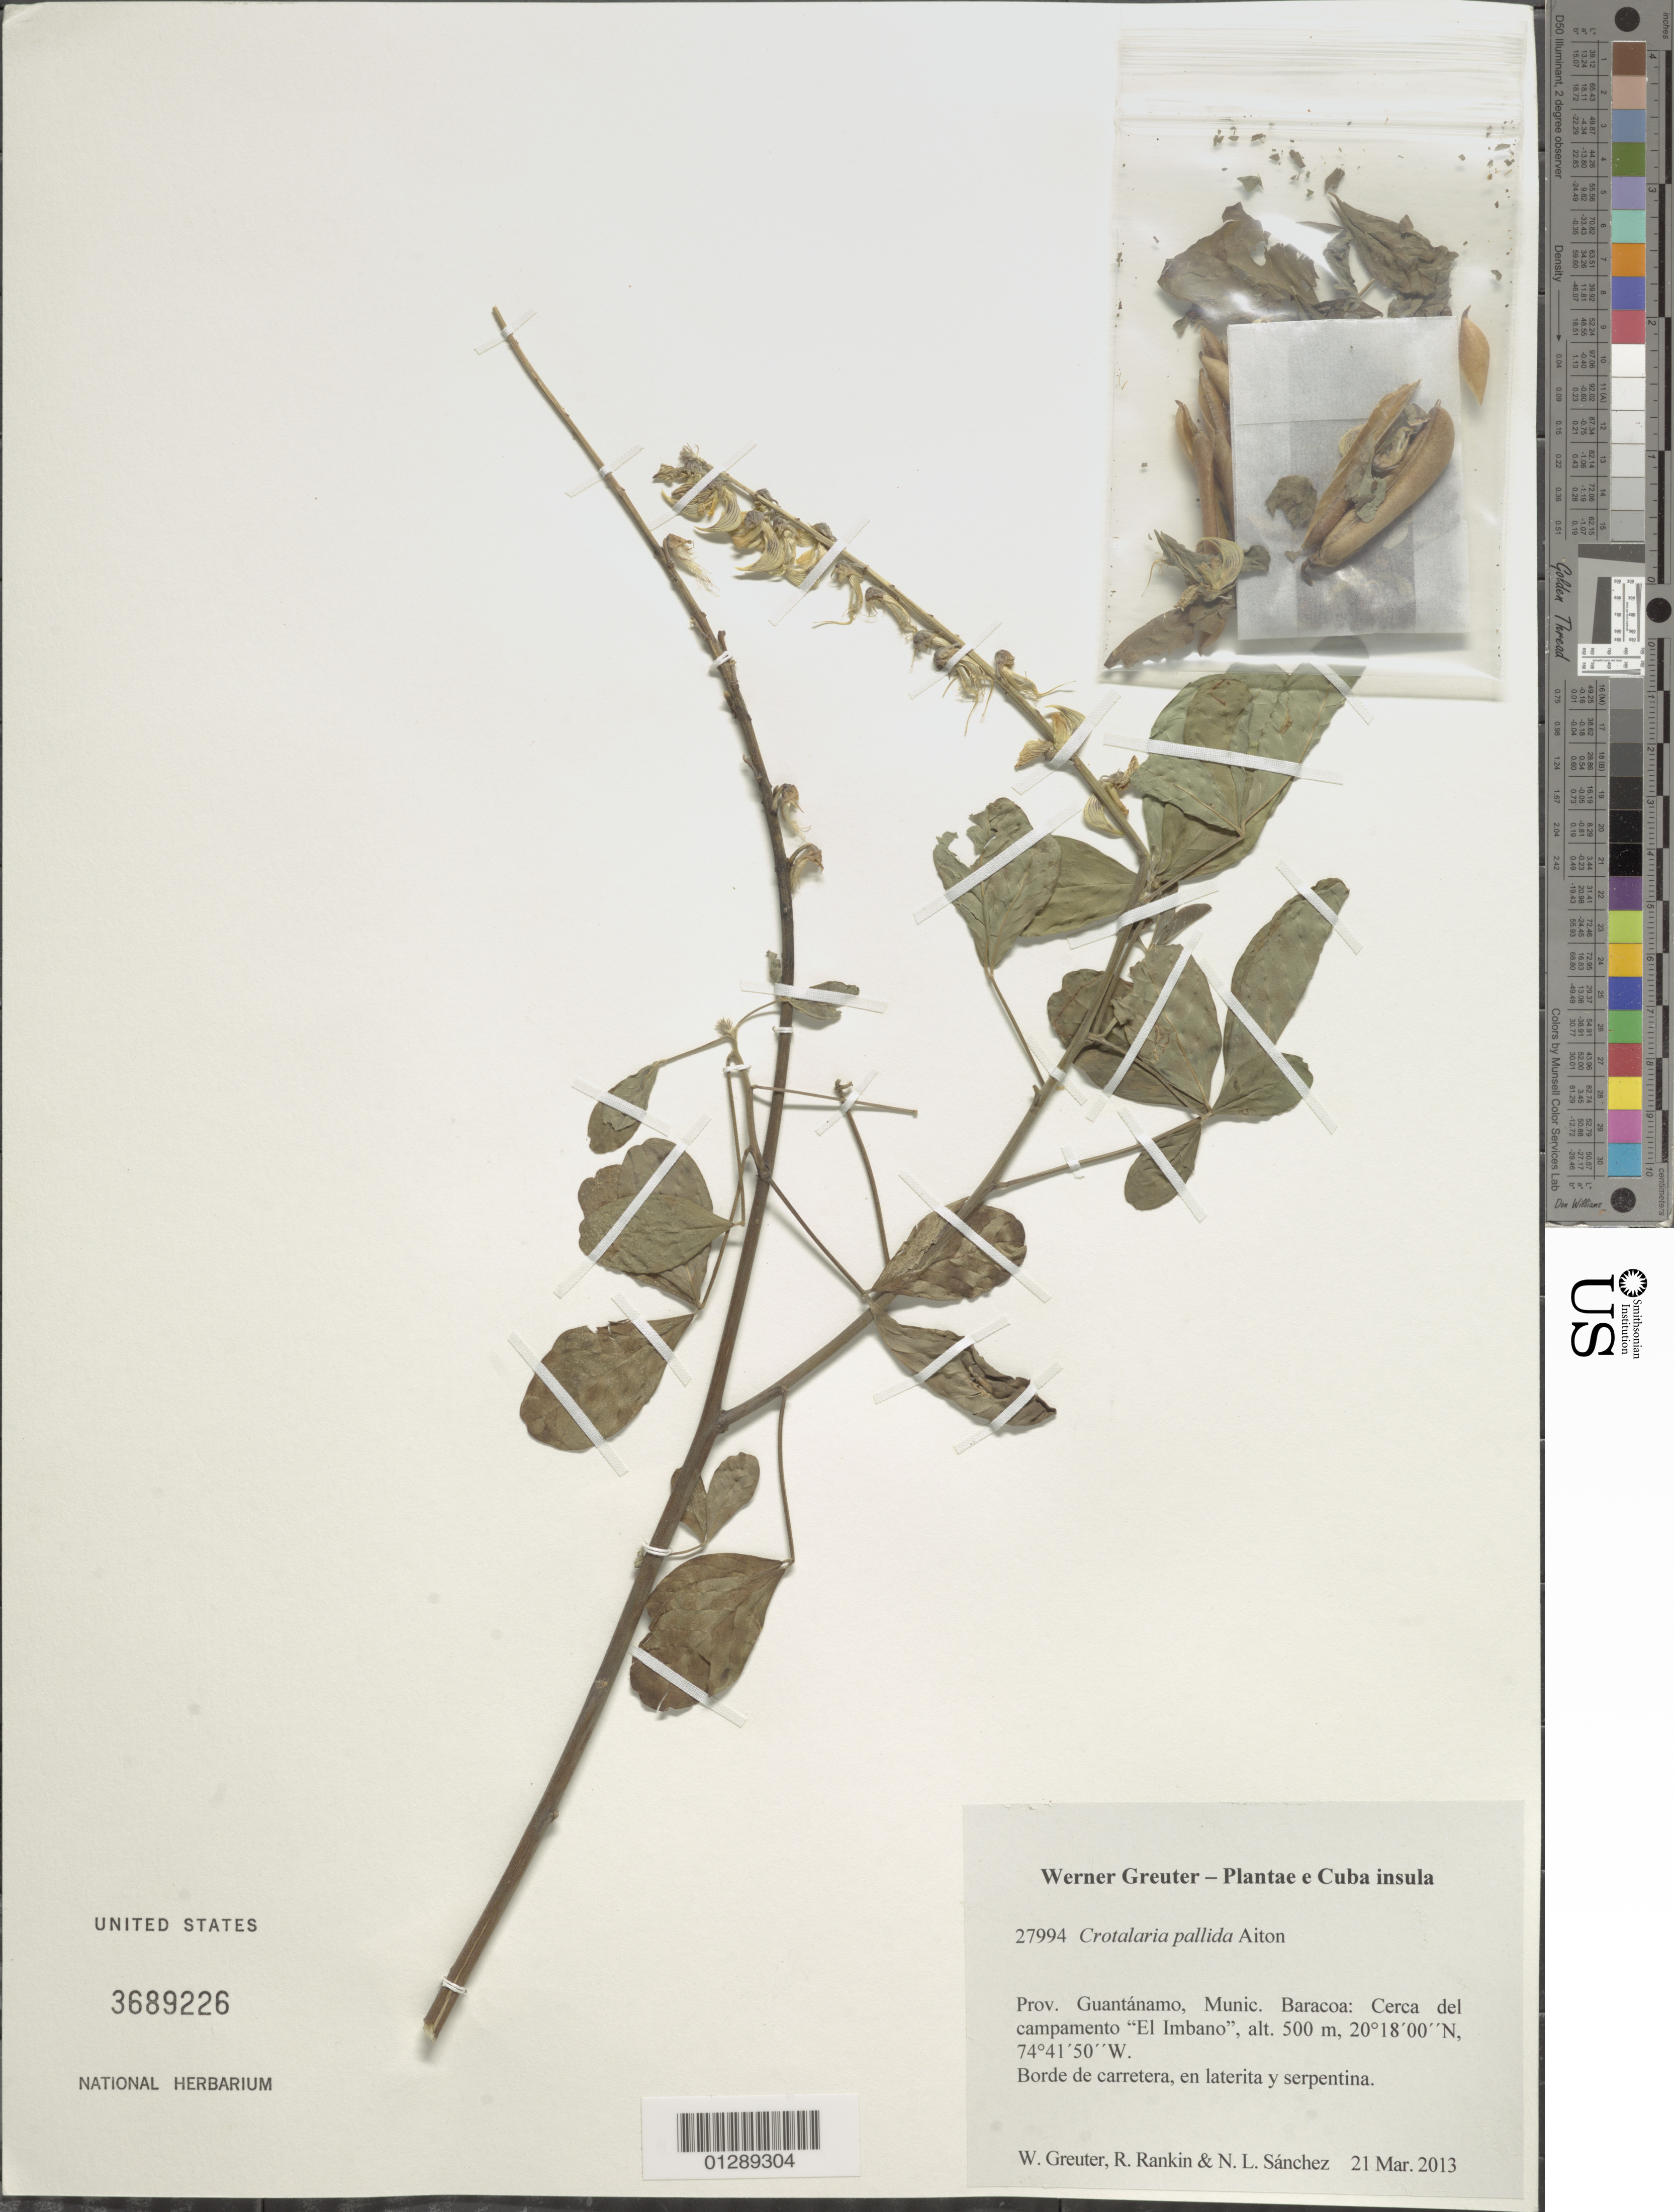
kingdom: Plantae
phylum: Tracheophyta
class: Magnoliopsida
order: Fabales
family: Fabaceae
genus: Crotalaria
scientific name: Crotalaria pallida var. pallida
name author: Aiton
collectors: W. R. Greuter, R. Rankin Rodriguez & N. Sanchez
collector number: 27994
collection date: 2013-03-21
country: Cuba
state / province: Guantanamo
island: Cuba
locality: Munic. Baracoa: cerca del campamento "El Imbano".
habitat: Borde de carretera, en laterita y serpentina.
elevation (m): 500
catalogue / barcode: US 3689226